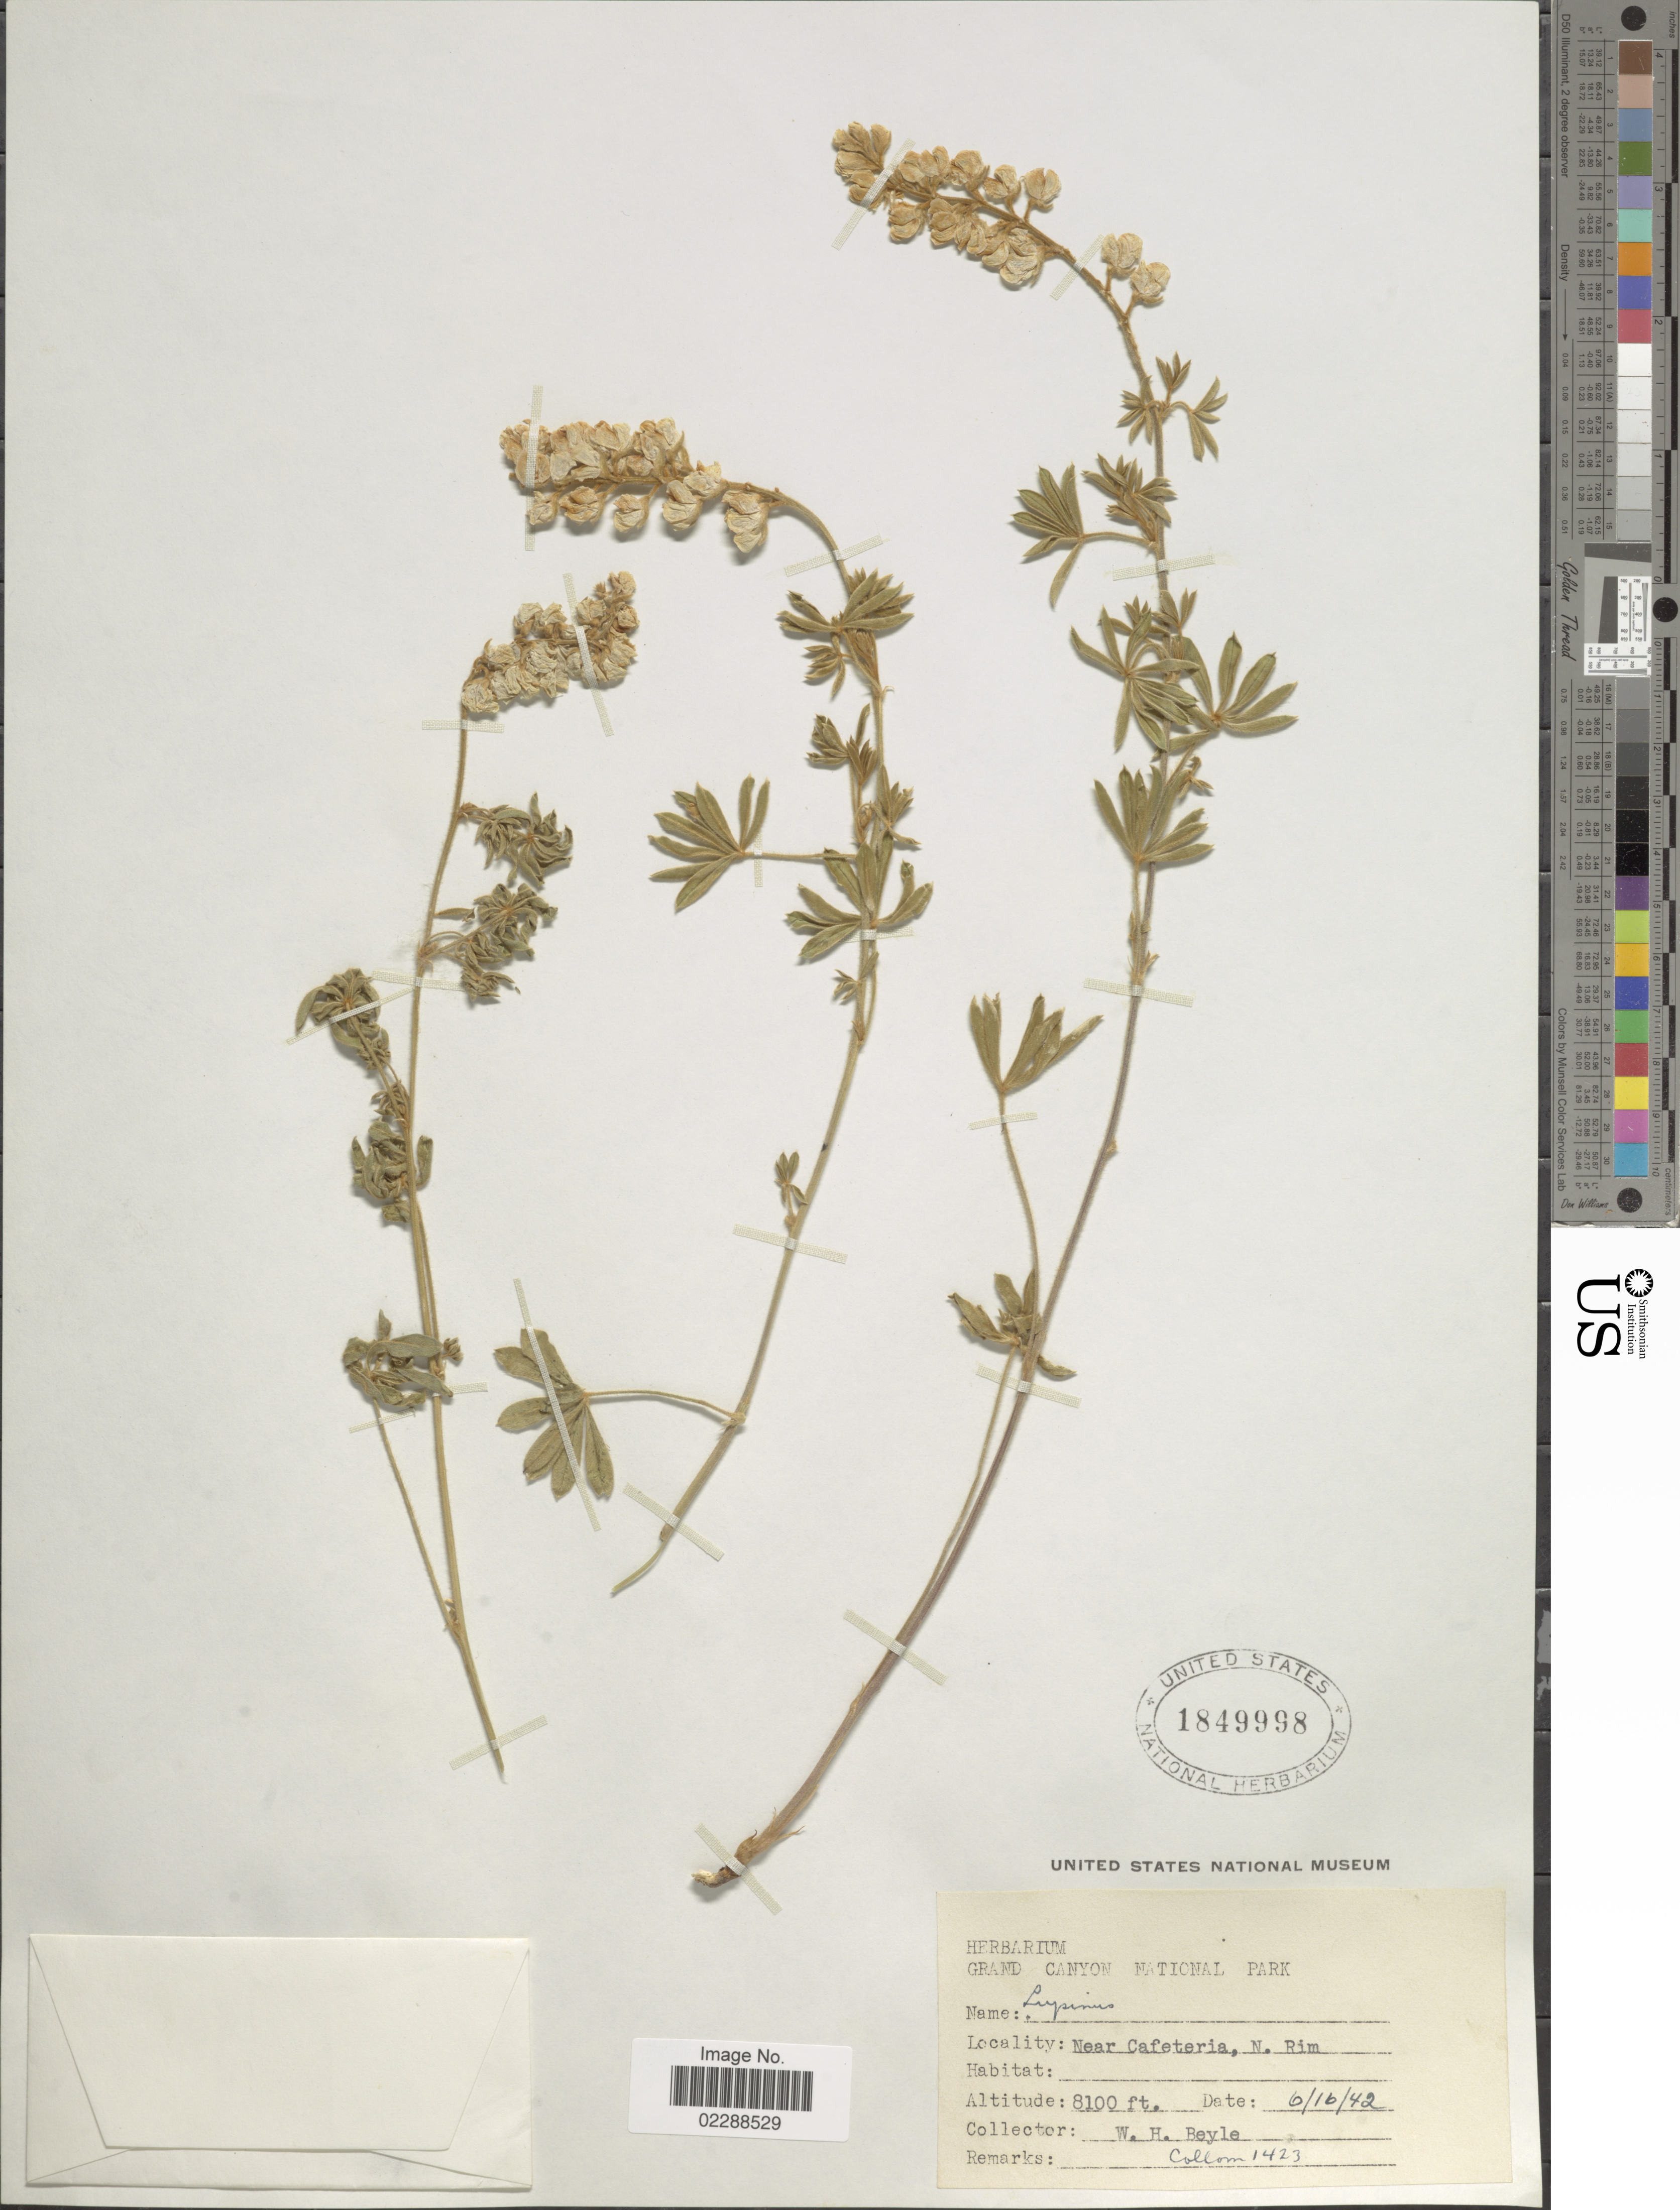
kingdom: Plantae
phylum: Tracheophyta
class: Magnoliopsida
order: Fabales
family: Fabaceae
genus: Lupinus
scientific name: Lupinus sp.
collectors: W. Beyle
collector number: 1423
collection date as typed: Transcribed d/m/y: 16/6/42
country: United States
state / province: Arizona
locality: Grand Canyon National Park, Near Cafeteria, N. Rim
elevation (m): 2469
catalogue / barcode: US 1849998